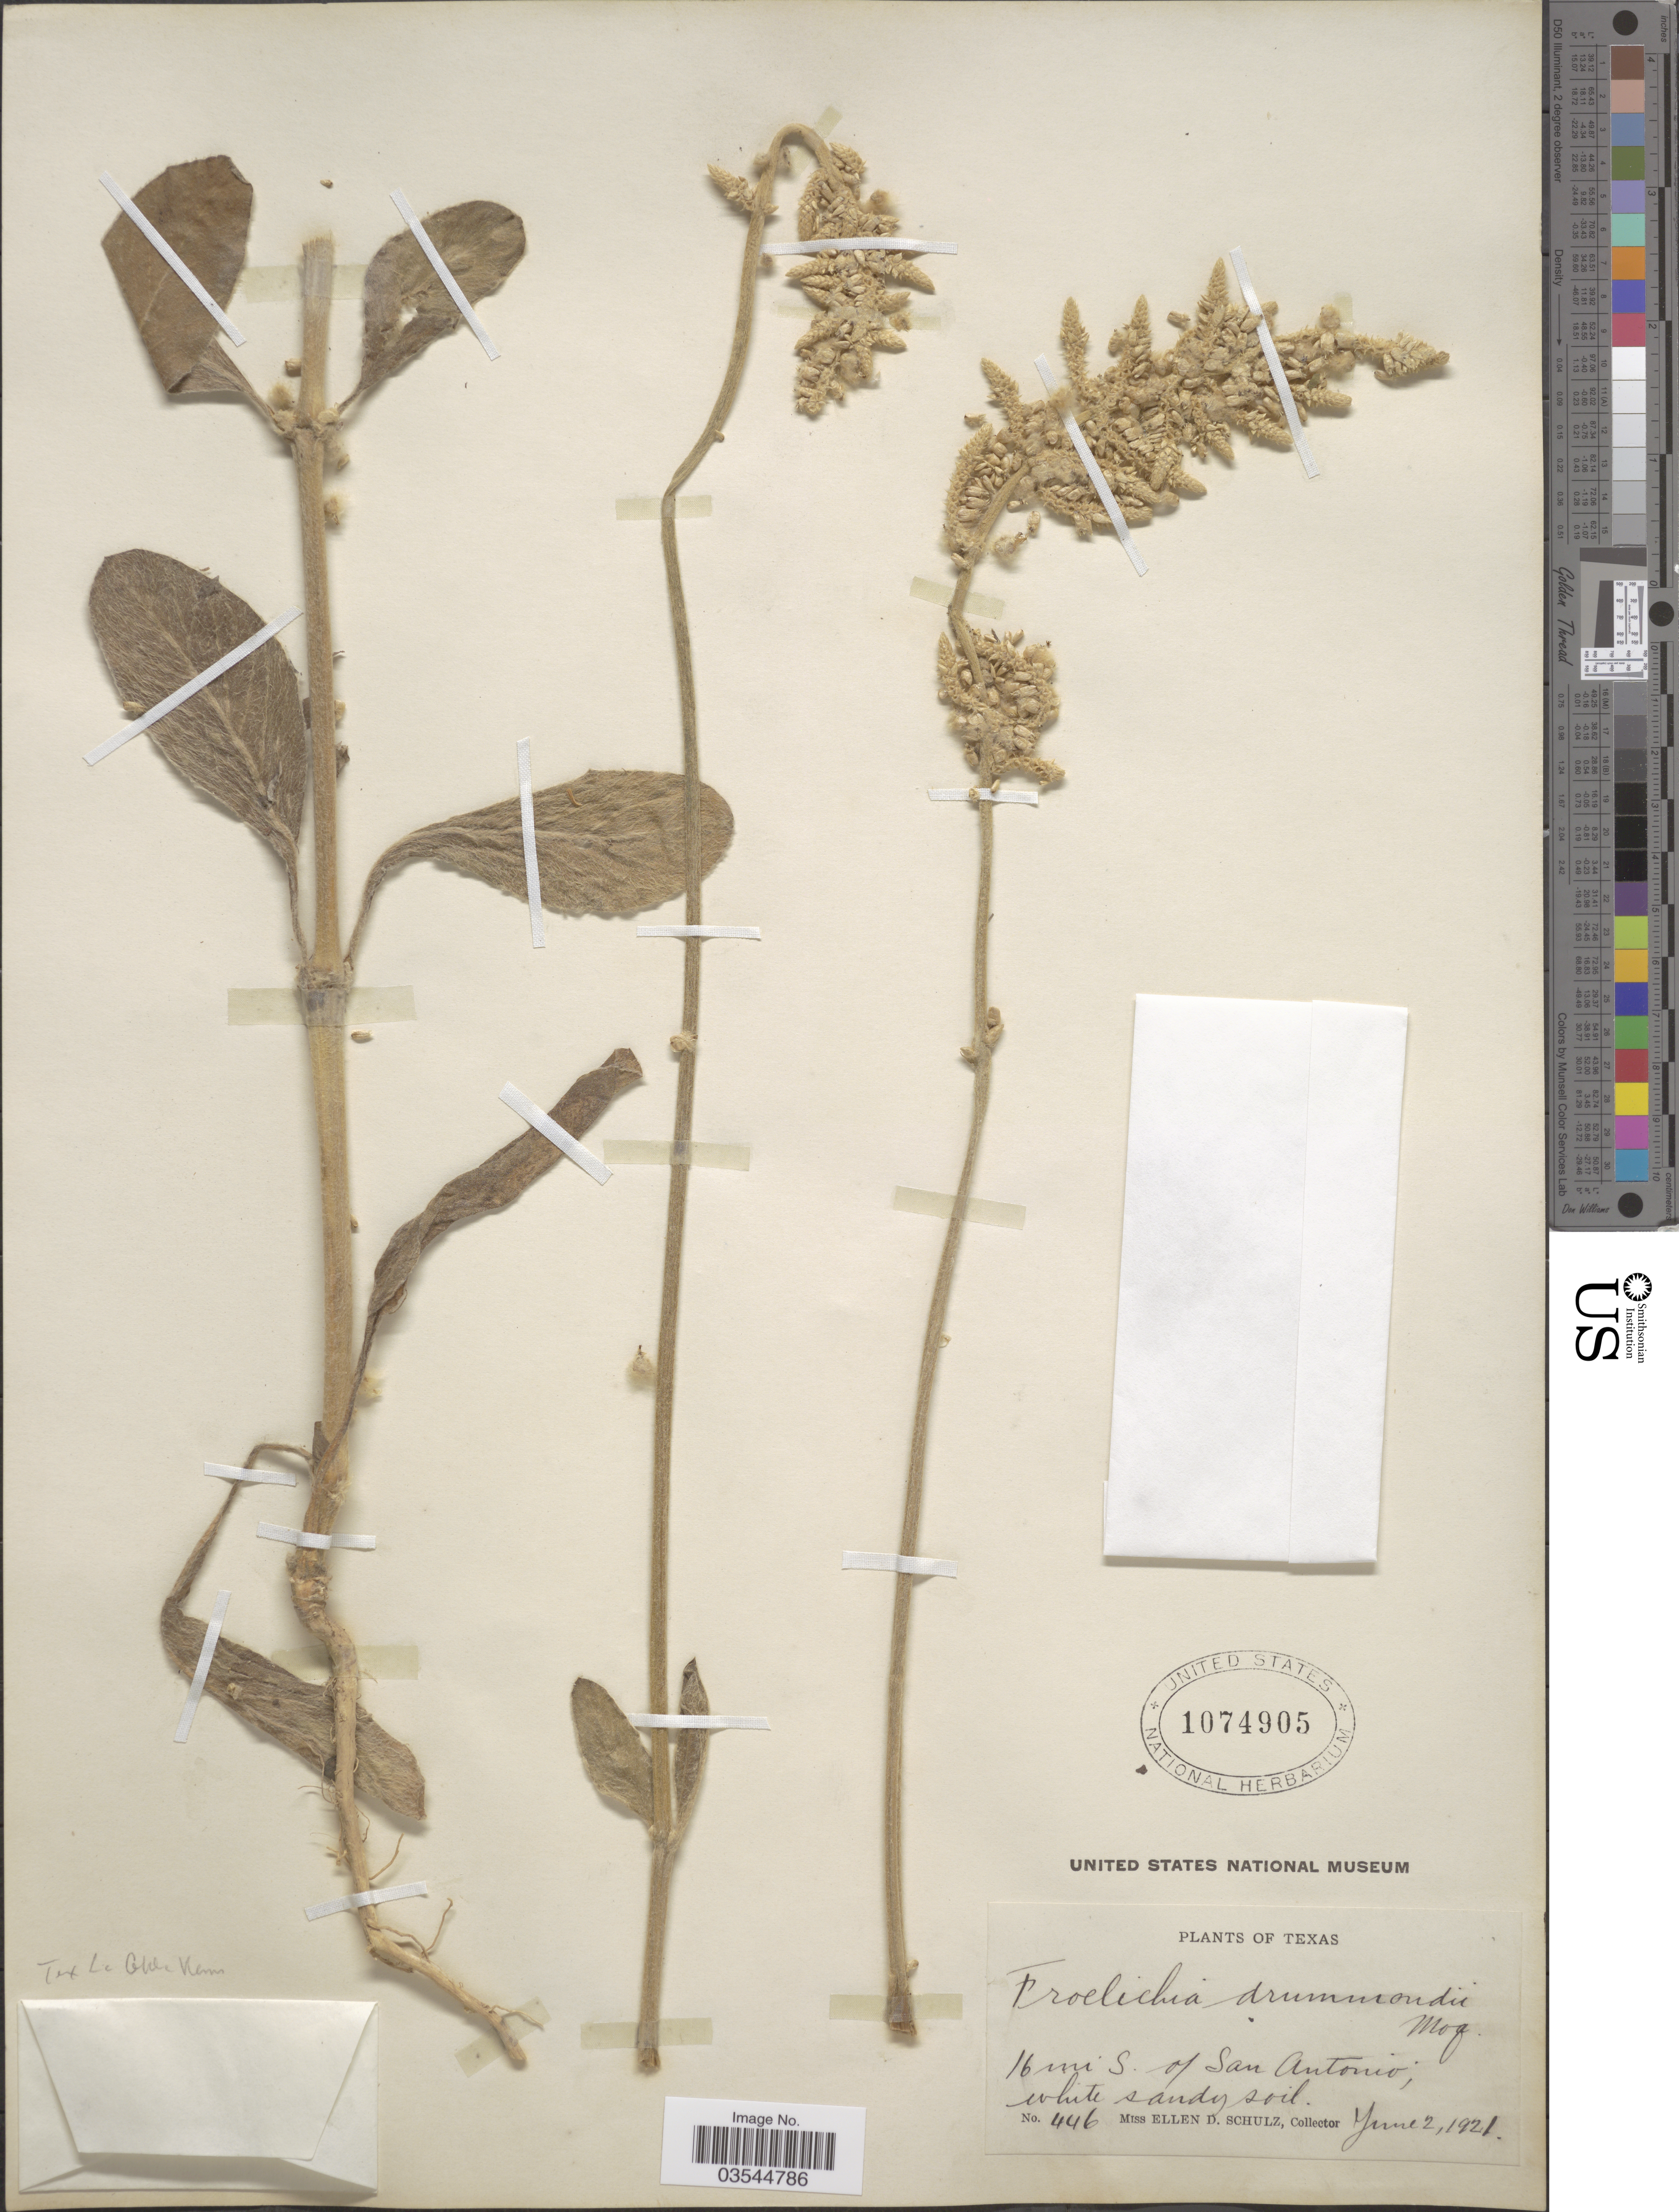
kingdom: Plantae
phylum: Tracheophyta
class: Magnoliopsida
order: Caryophyllales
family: Amaranthaceae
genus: Froelichia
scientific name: Froelichia drummondii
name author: Moq.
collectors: E. D. Schulz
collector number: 446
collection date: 1921-06-02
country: United States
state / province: Texas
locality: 16 mi S. of San Antonio, white sandy soil.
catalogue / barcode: US 1074905